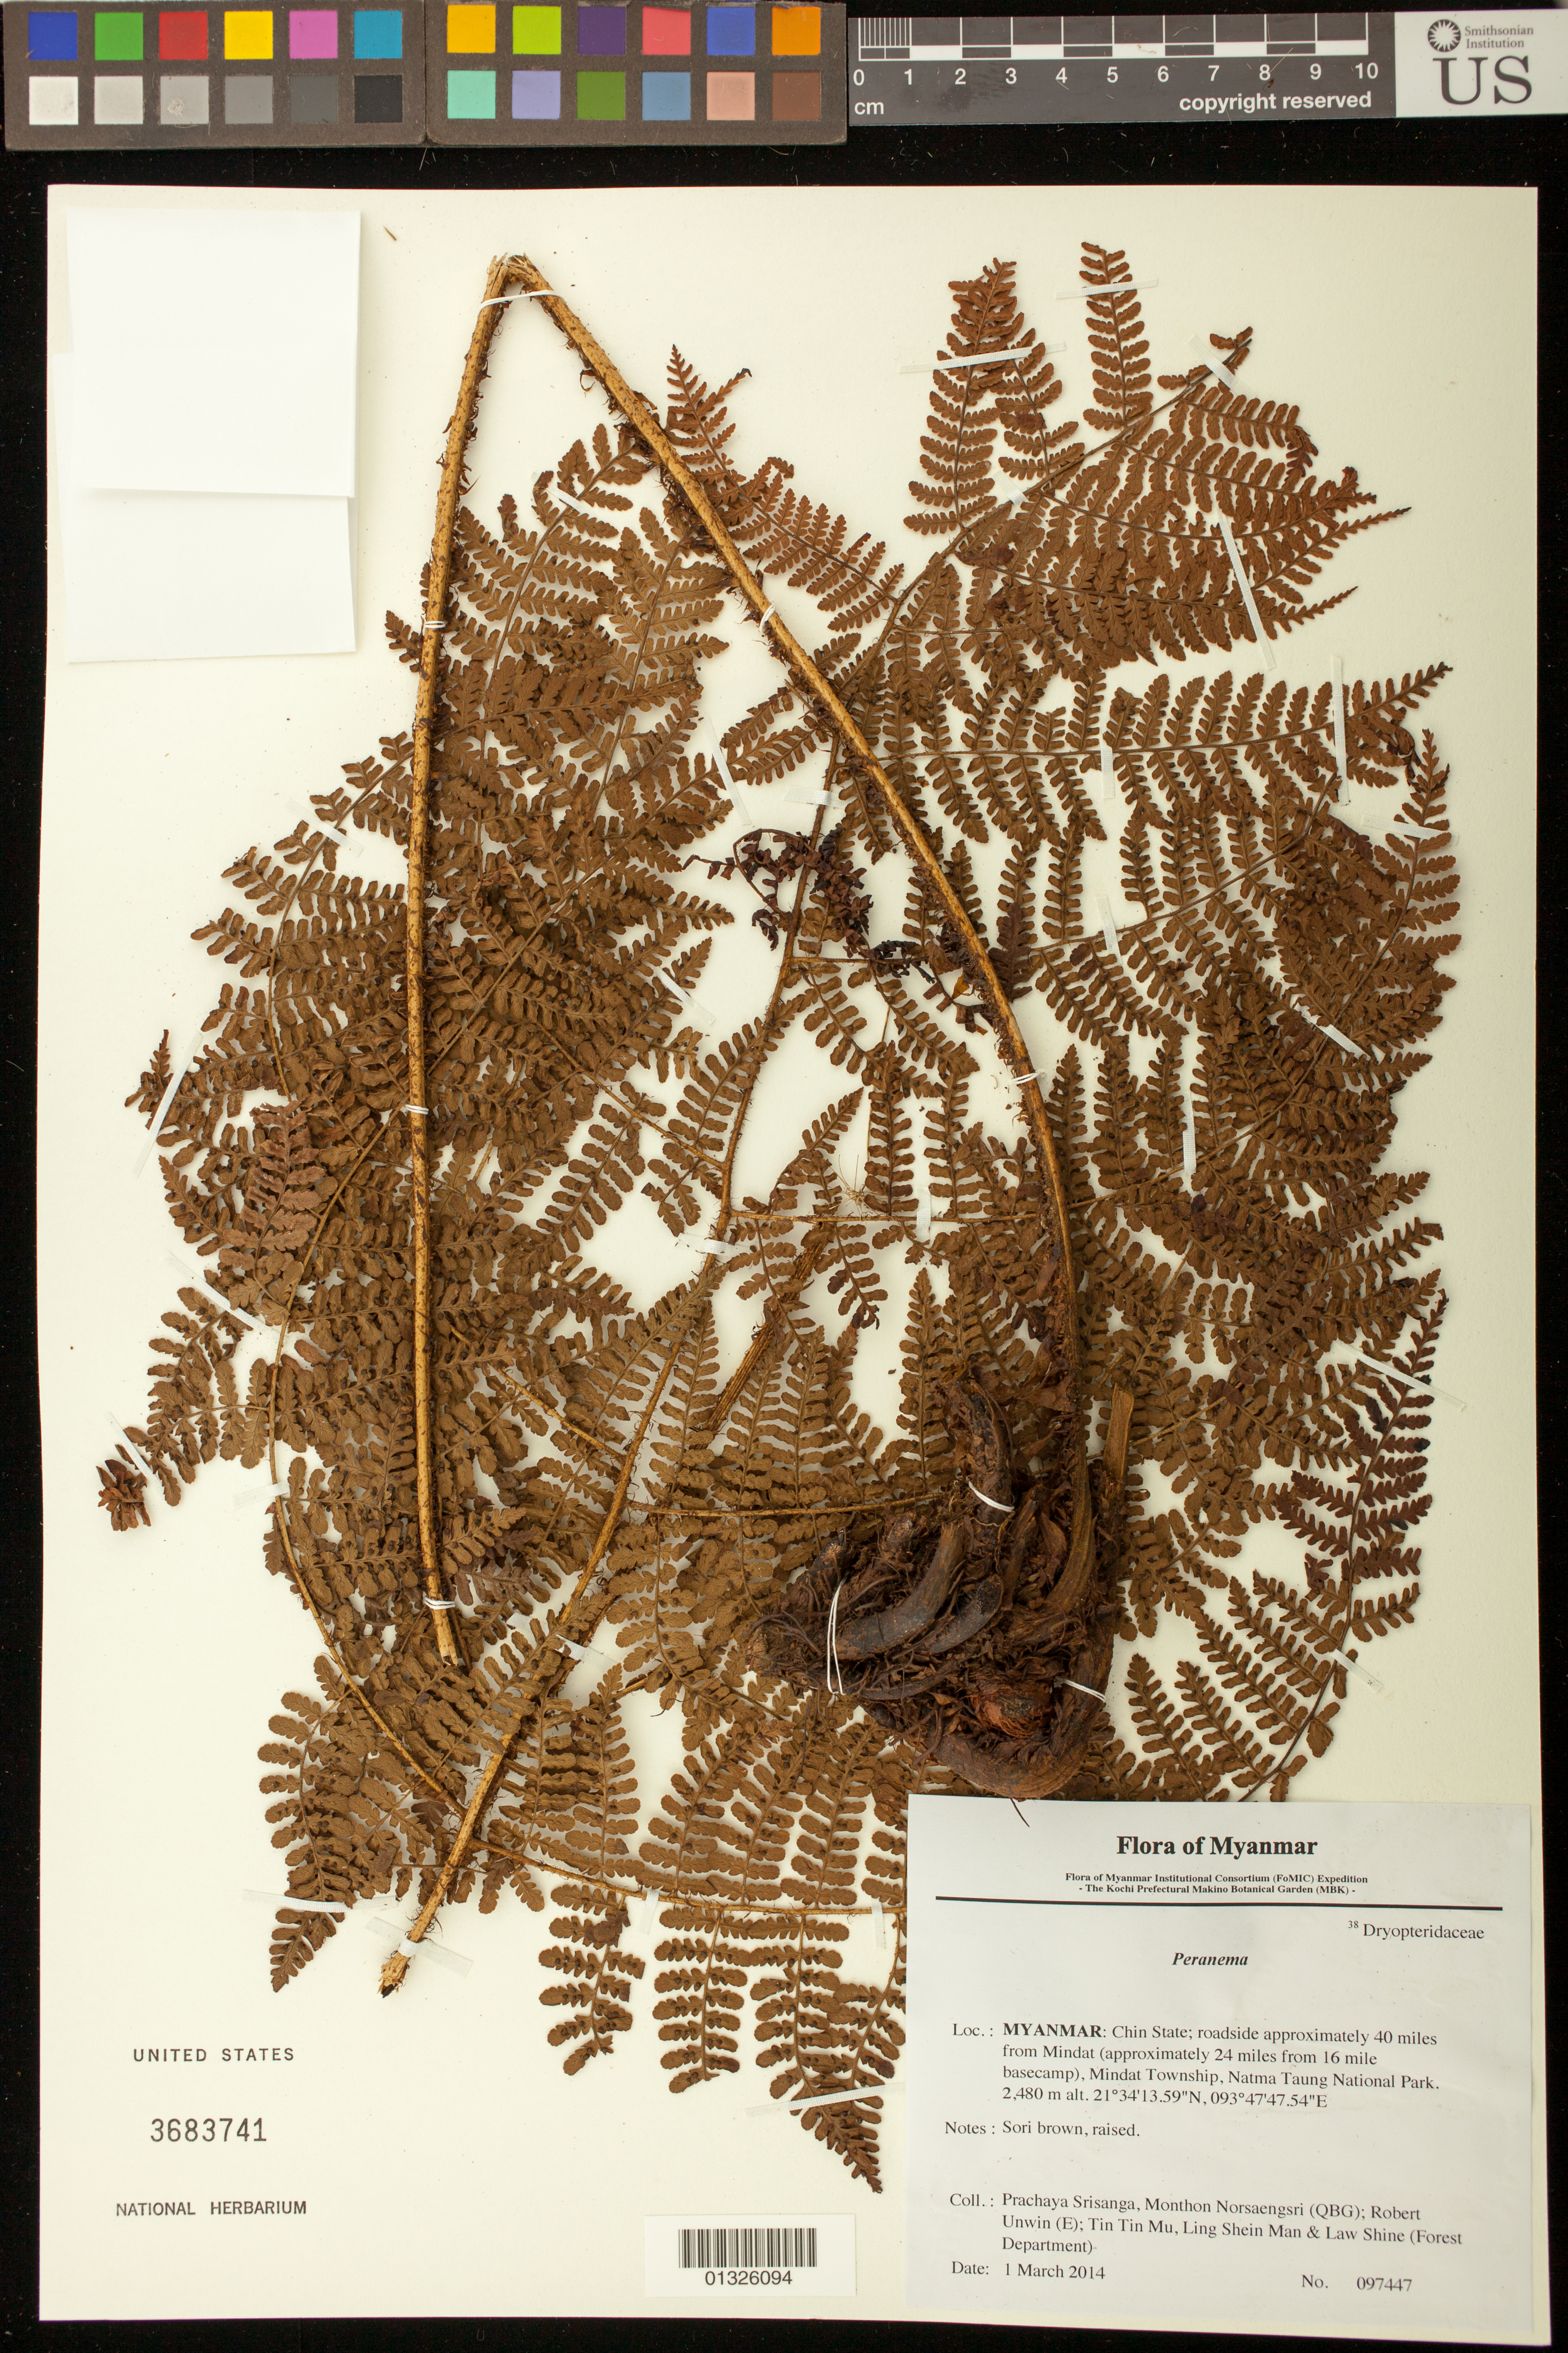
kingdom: Plantae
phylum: Tracheophyta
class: Polypodiopsida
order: Polypodiales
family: Dryopteridaceae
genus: Peranema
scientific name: Peranema sp.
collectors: P. Srisanga, M. Norsaengsri, R. Unwin, Tin Tin Mu, Ling Shein Man & L. Shine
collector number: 97447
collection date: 2014-03-01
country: Myanmar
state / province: Chin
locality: Roadside approximately 40 miles from Mindat (approximately 24 miles from 16 mile basecamp), Mindat Township, Natma Taung National Park.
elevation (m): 2480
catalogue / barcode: US 3683741